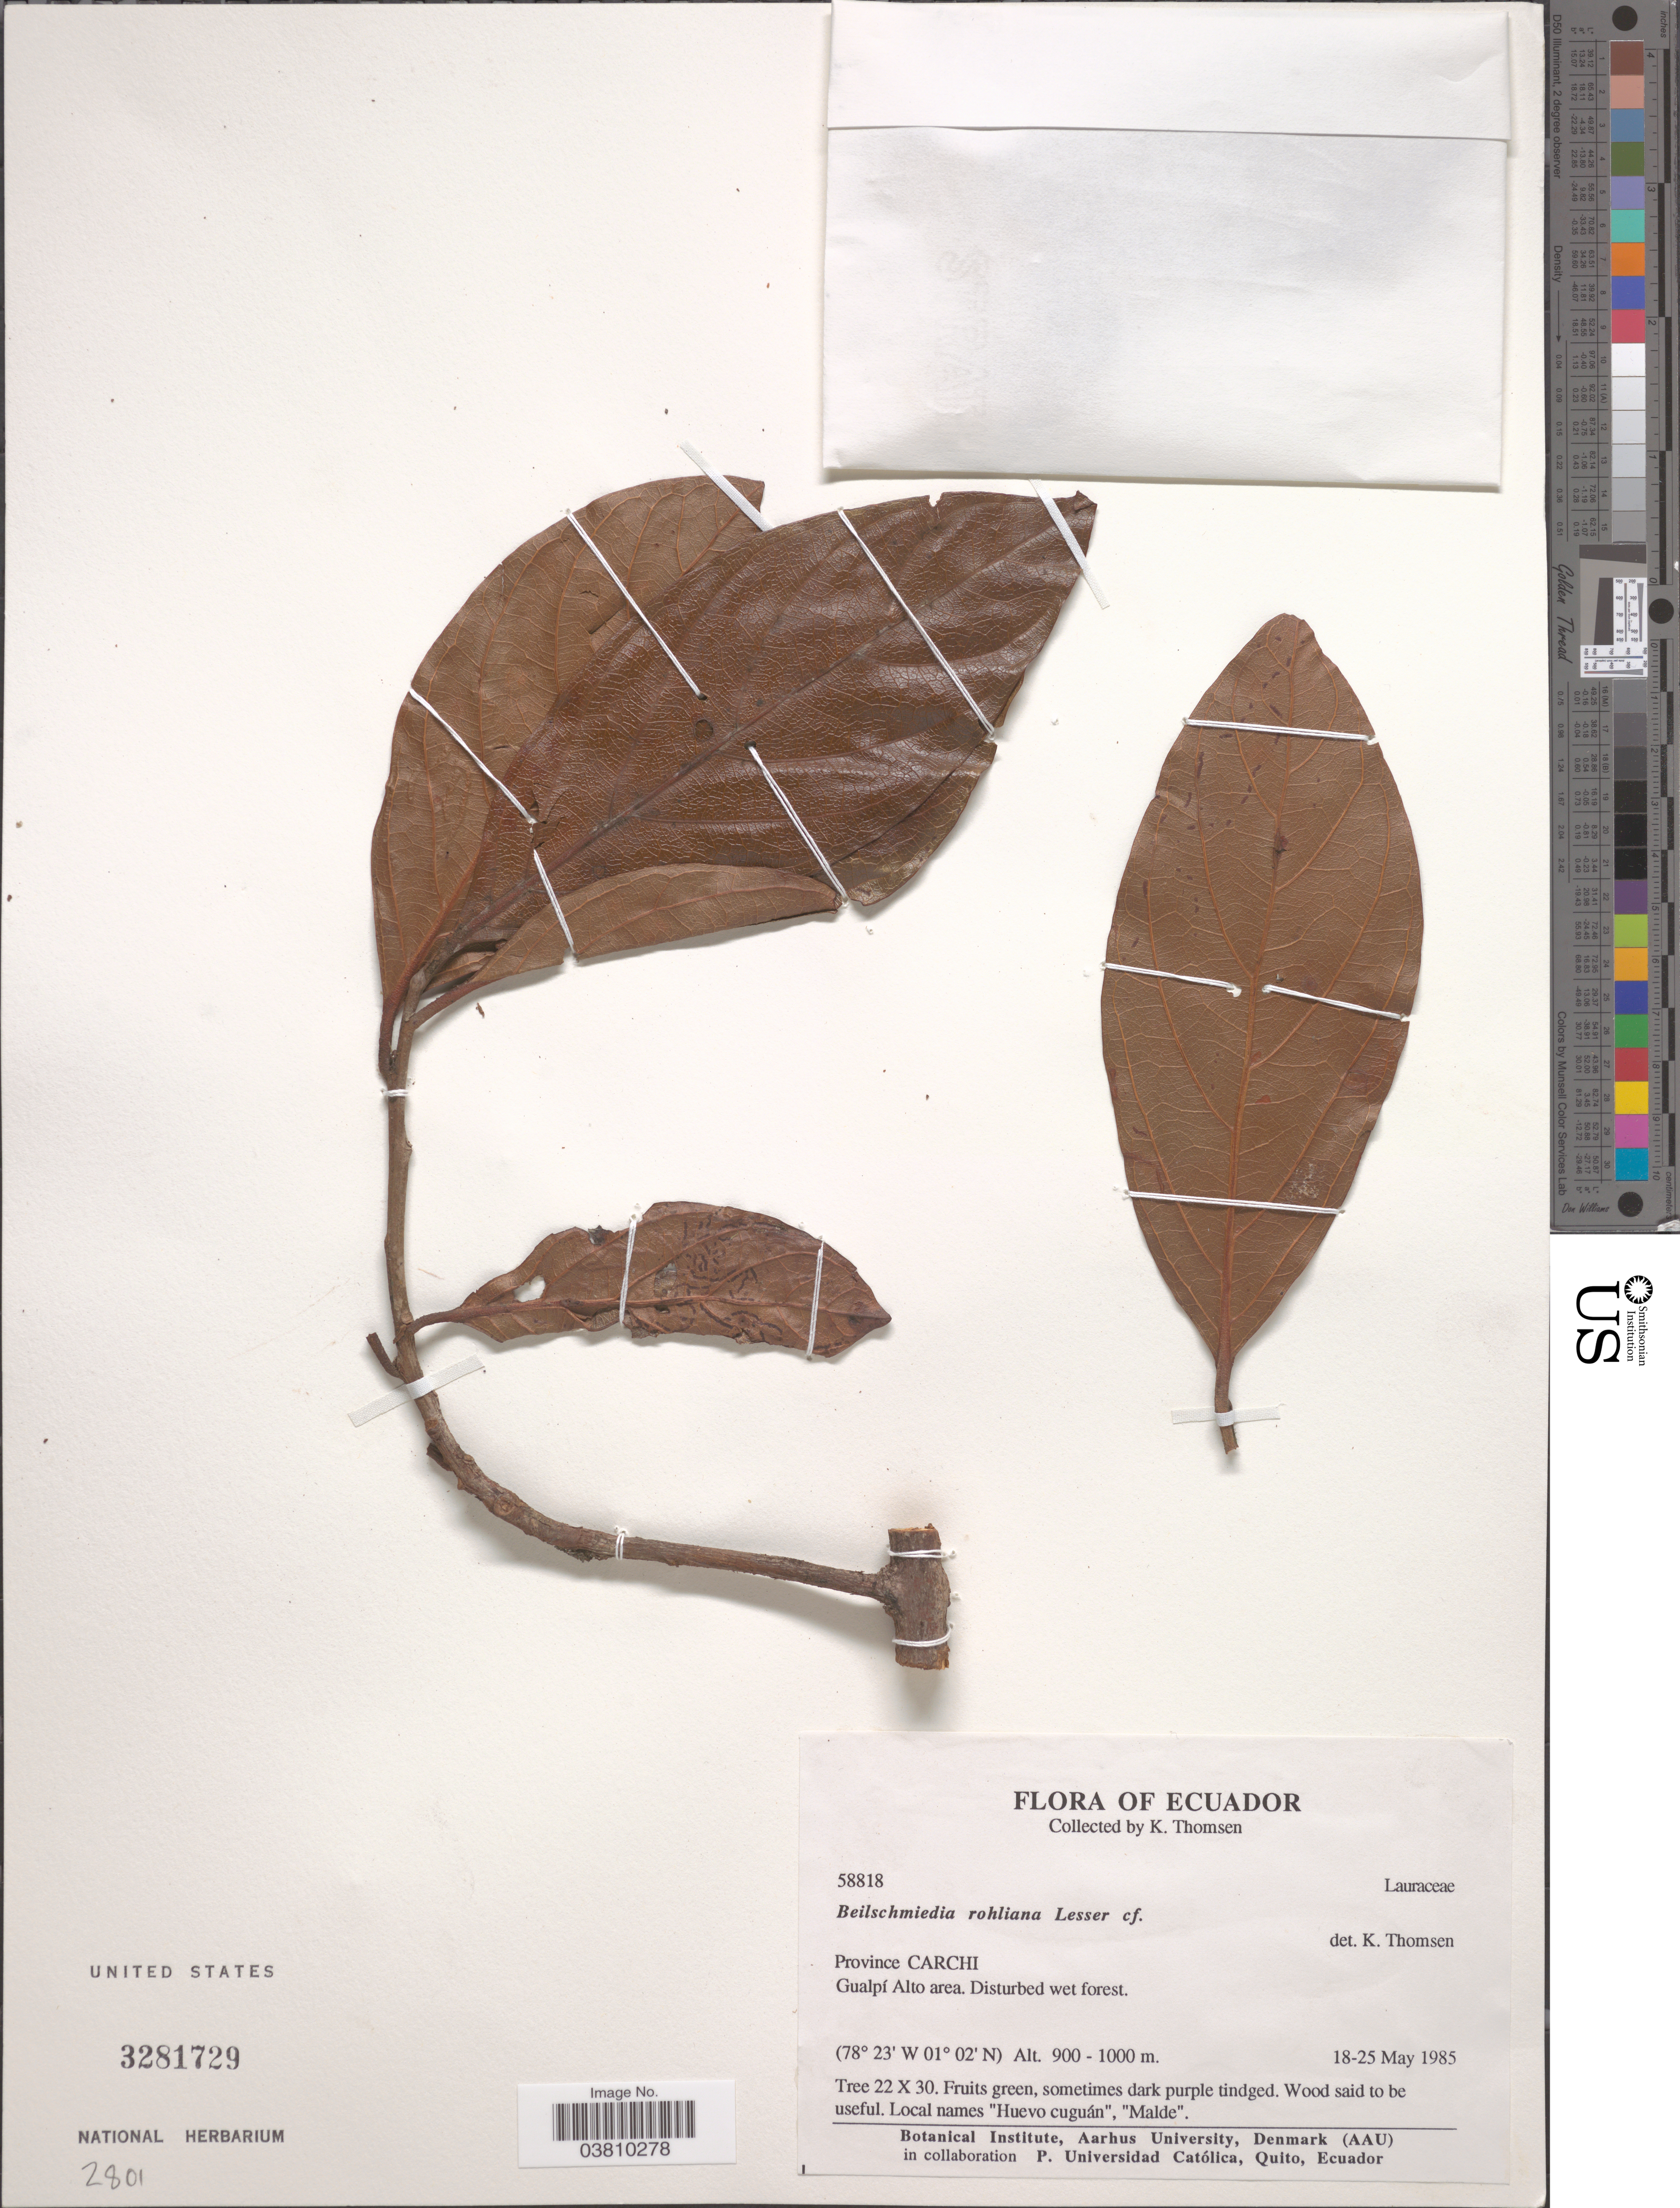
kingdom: Plantae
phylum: Tracheophyta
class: Magnoliopsida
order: Laurales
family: Lauraceae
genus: Beilschmiedia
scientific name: Beilschmiedia roehliana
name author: Lasser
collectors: K. Thomsen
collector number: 58818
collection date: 1985-05-18/1985-05-25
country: Ecuador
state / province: Carchi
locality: Gualpí Alto area.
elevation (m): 900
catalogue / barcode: US 3281729